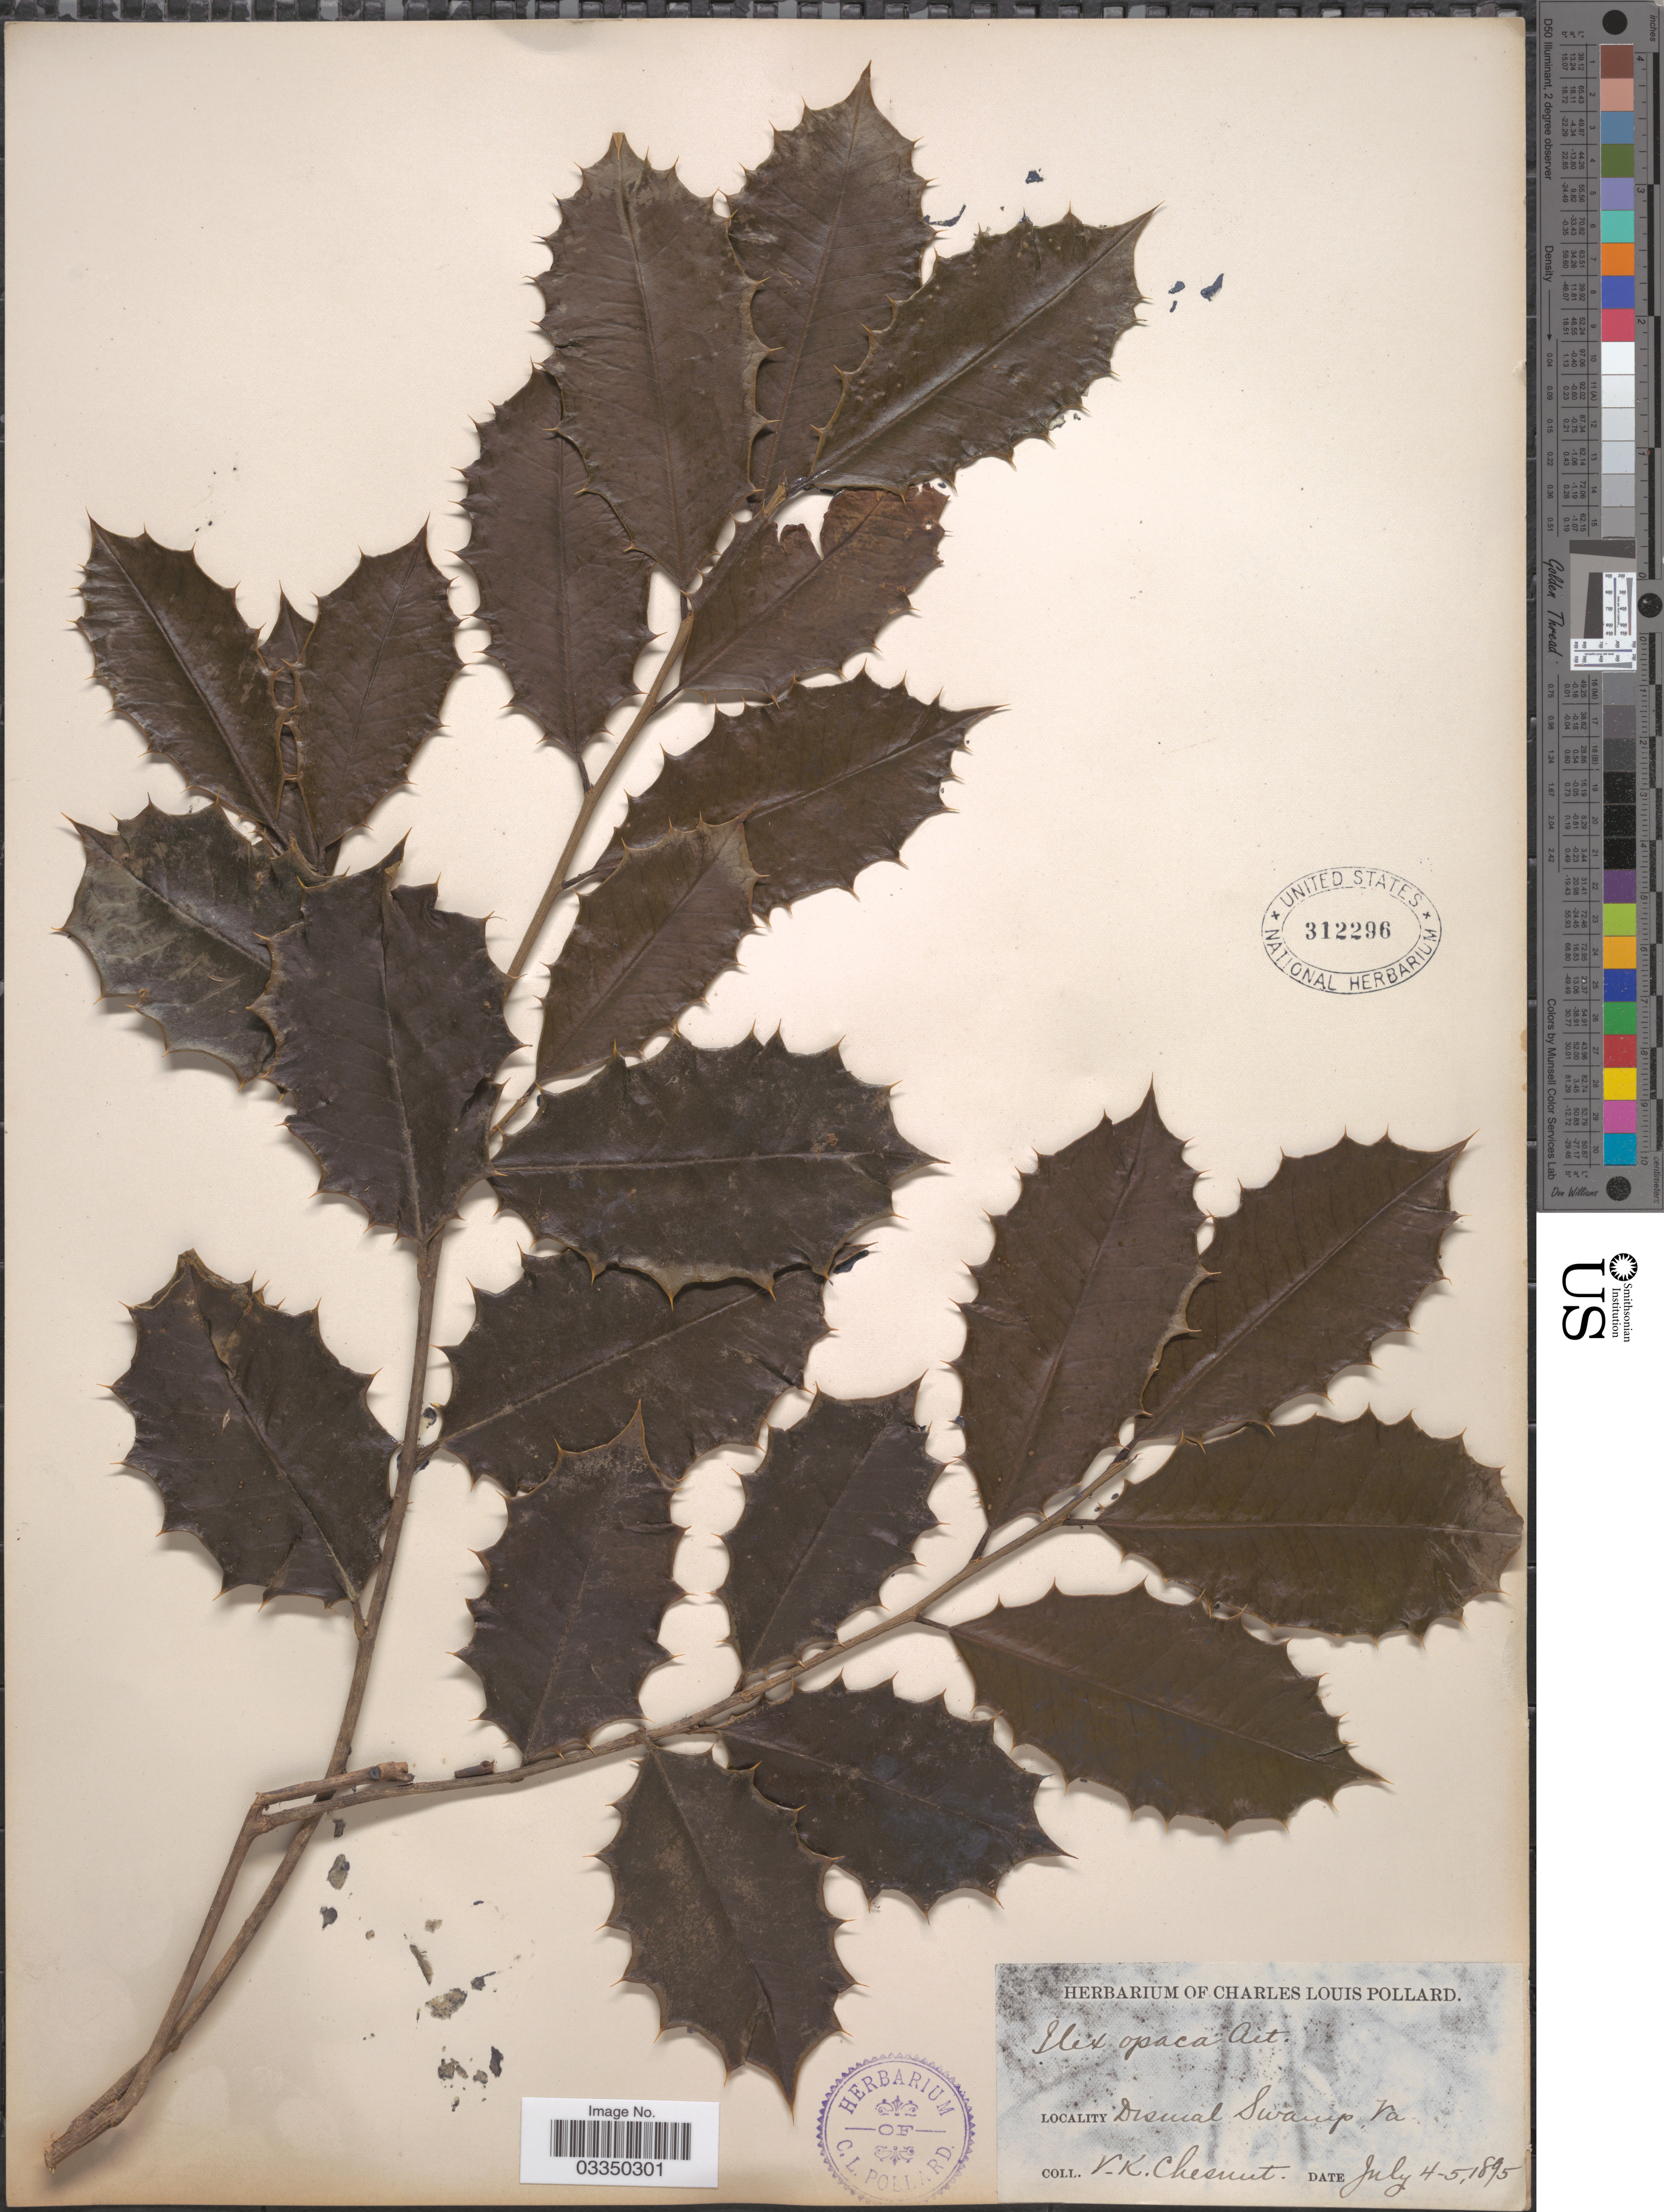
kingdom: Plantae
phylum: Tracheophyta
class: Magnoliopsida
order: Aquifoliales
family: Aquifoliaceae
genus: Ilex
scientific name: Ilex opaca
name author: Aiton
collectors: V. Chesnut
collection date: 1895-07-04/1895-07-05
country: United States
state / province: Virginia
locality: Dismal Swamp.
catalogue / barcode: US 312296